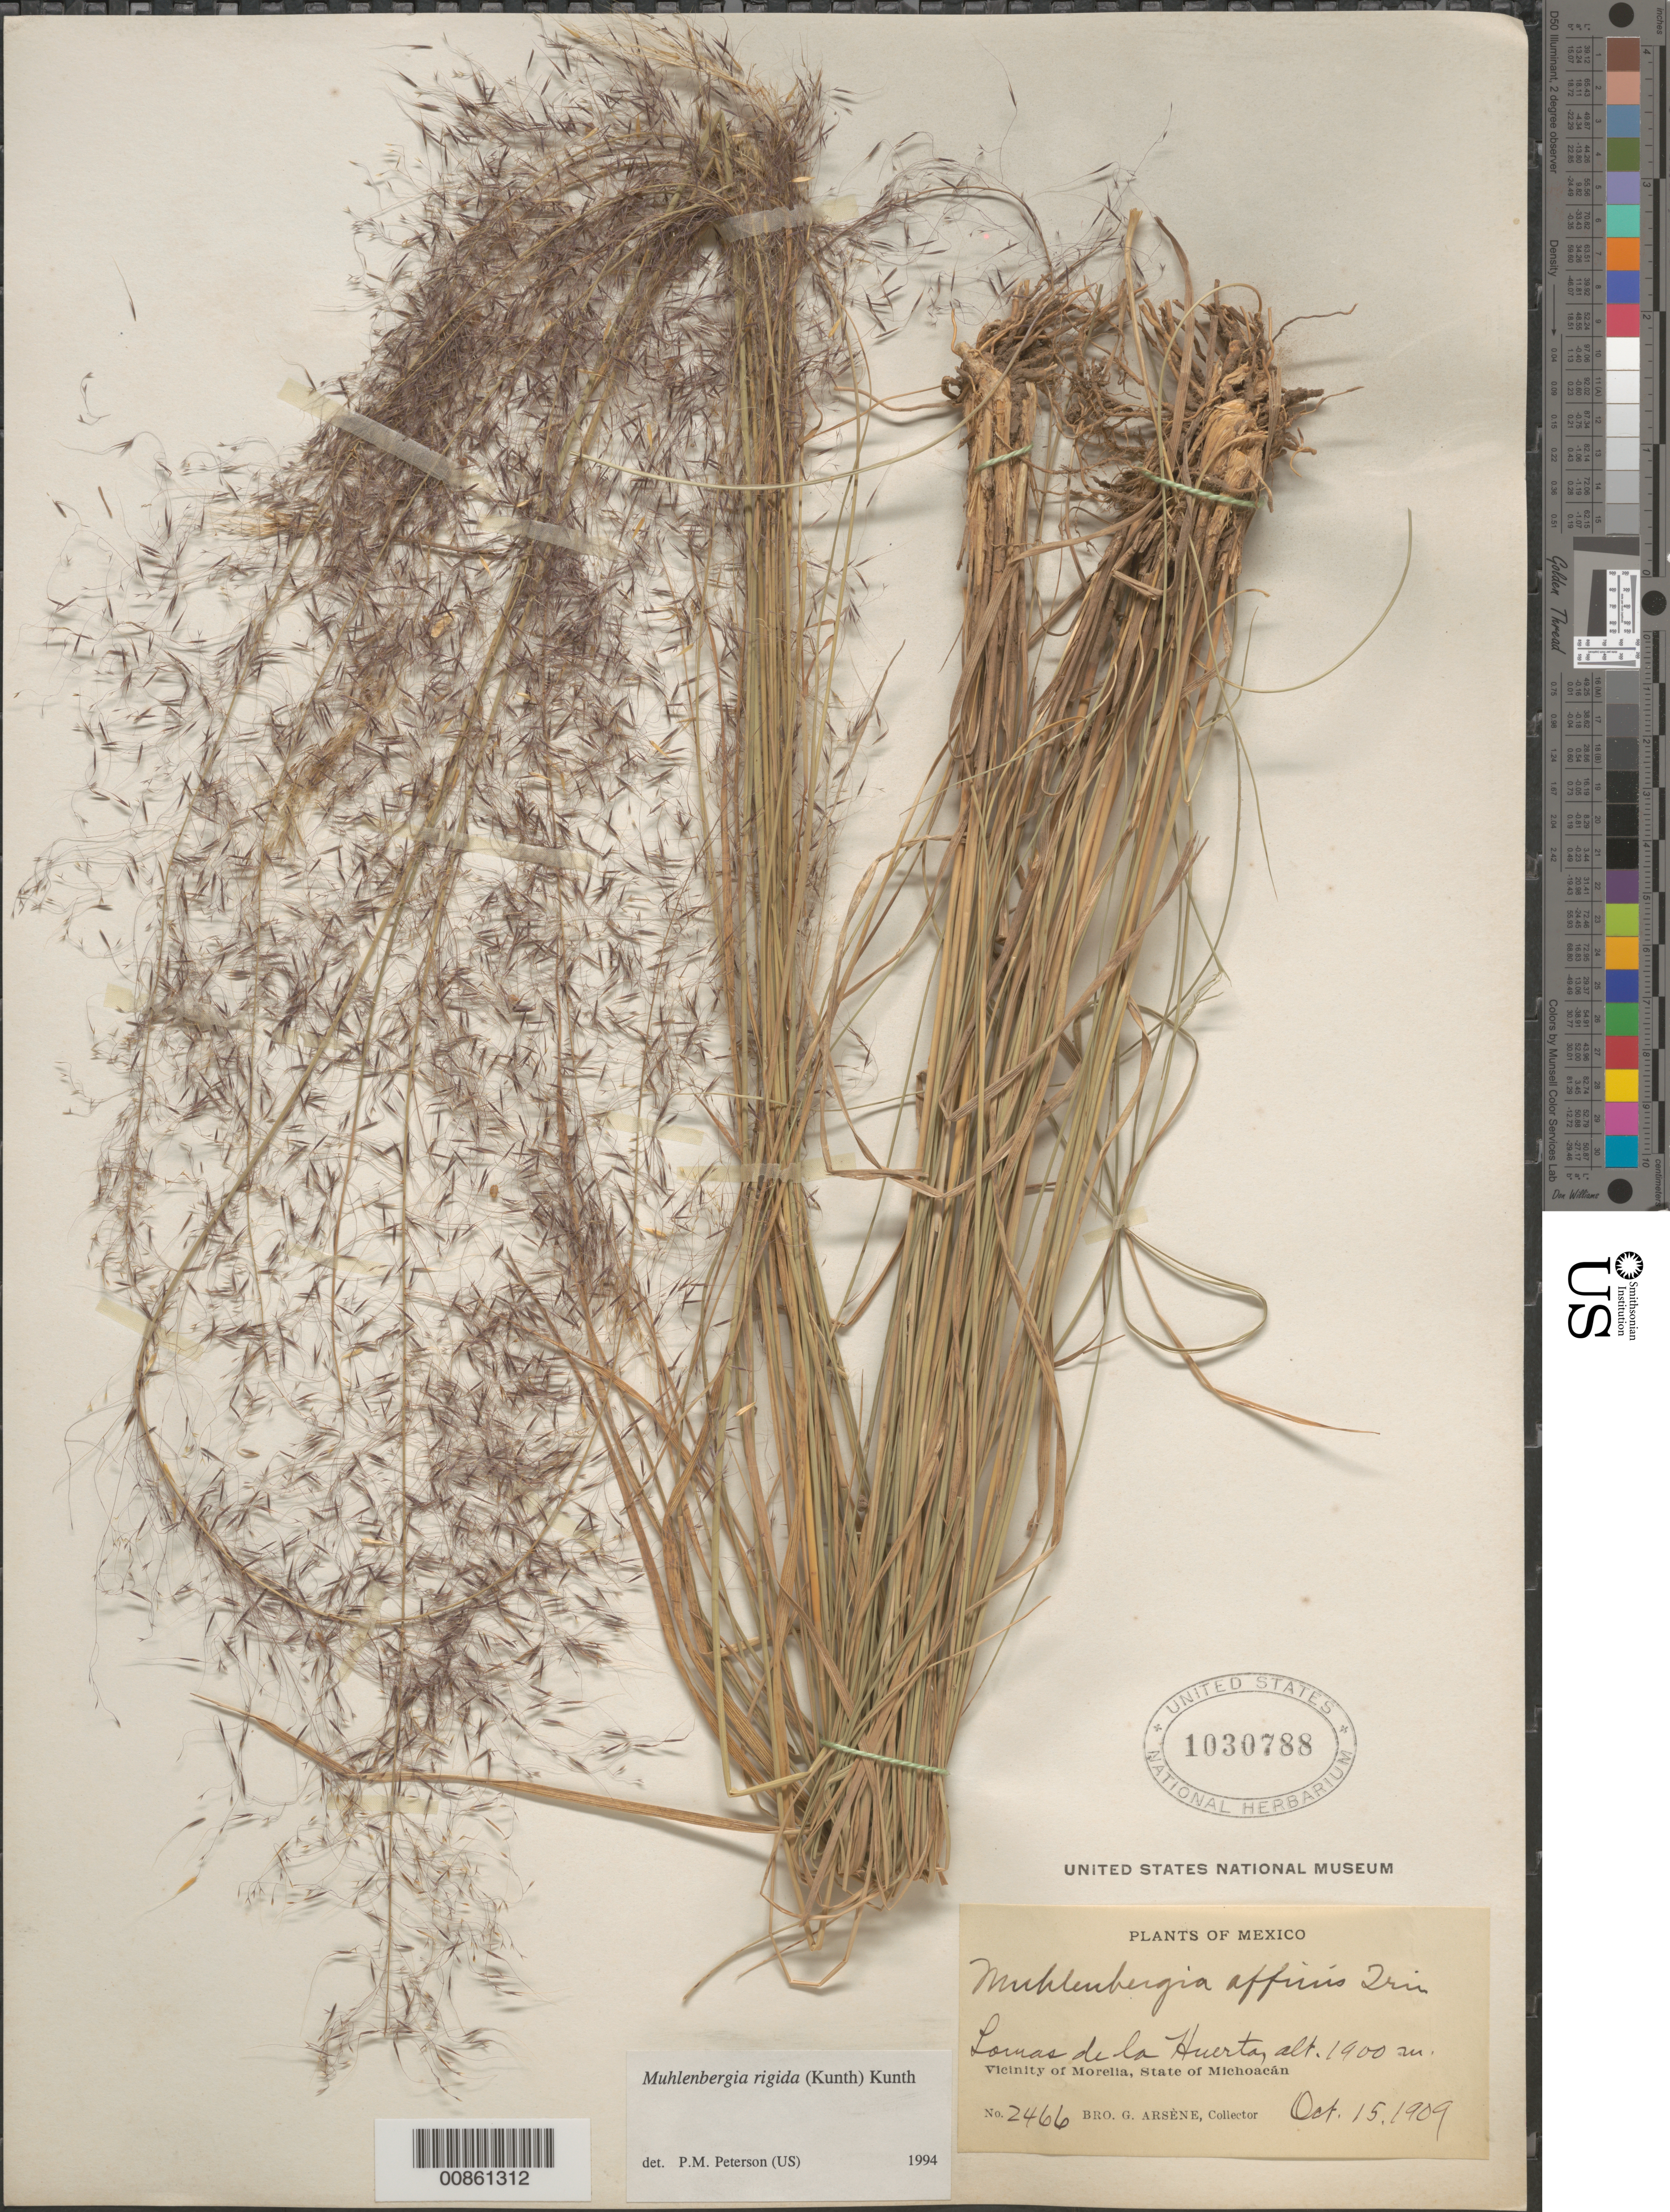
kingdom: Plantae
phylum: Tracheophyta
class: Liliopsida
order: Poales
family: Poaceae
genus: Muhlenbergia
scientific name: Muhlenbergia rigida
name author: (Kunth) Kunth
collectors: Bro. G. Arsène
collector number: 2466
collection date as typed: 15 Oct 1909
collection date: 1909-10-15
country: Mexico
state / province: Michoacán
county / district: Morelia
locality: Lomas de la Huerta, Vicinity of Morelia, mpio. Morelia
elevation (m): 1900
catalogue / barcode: US 1030788